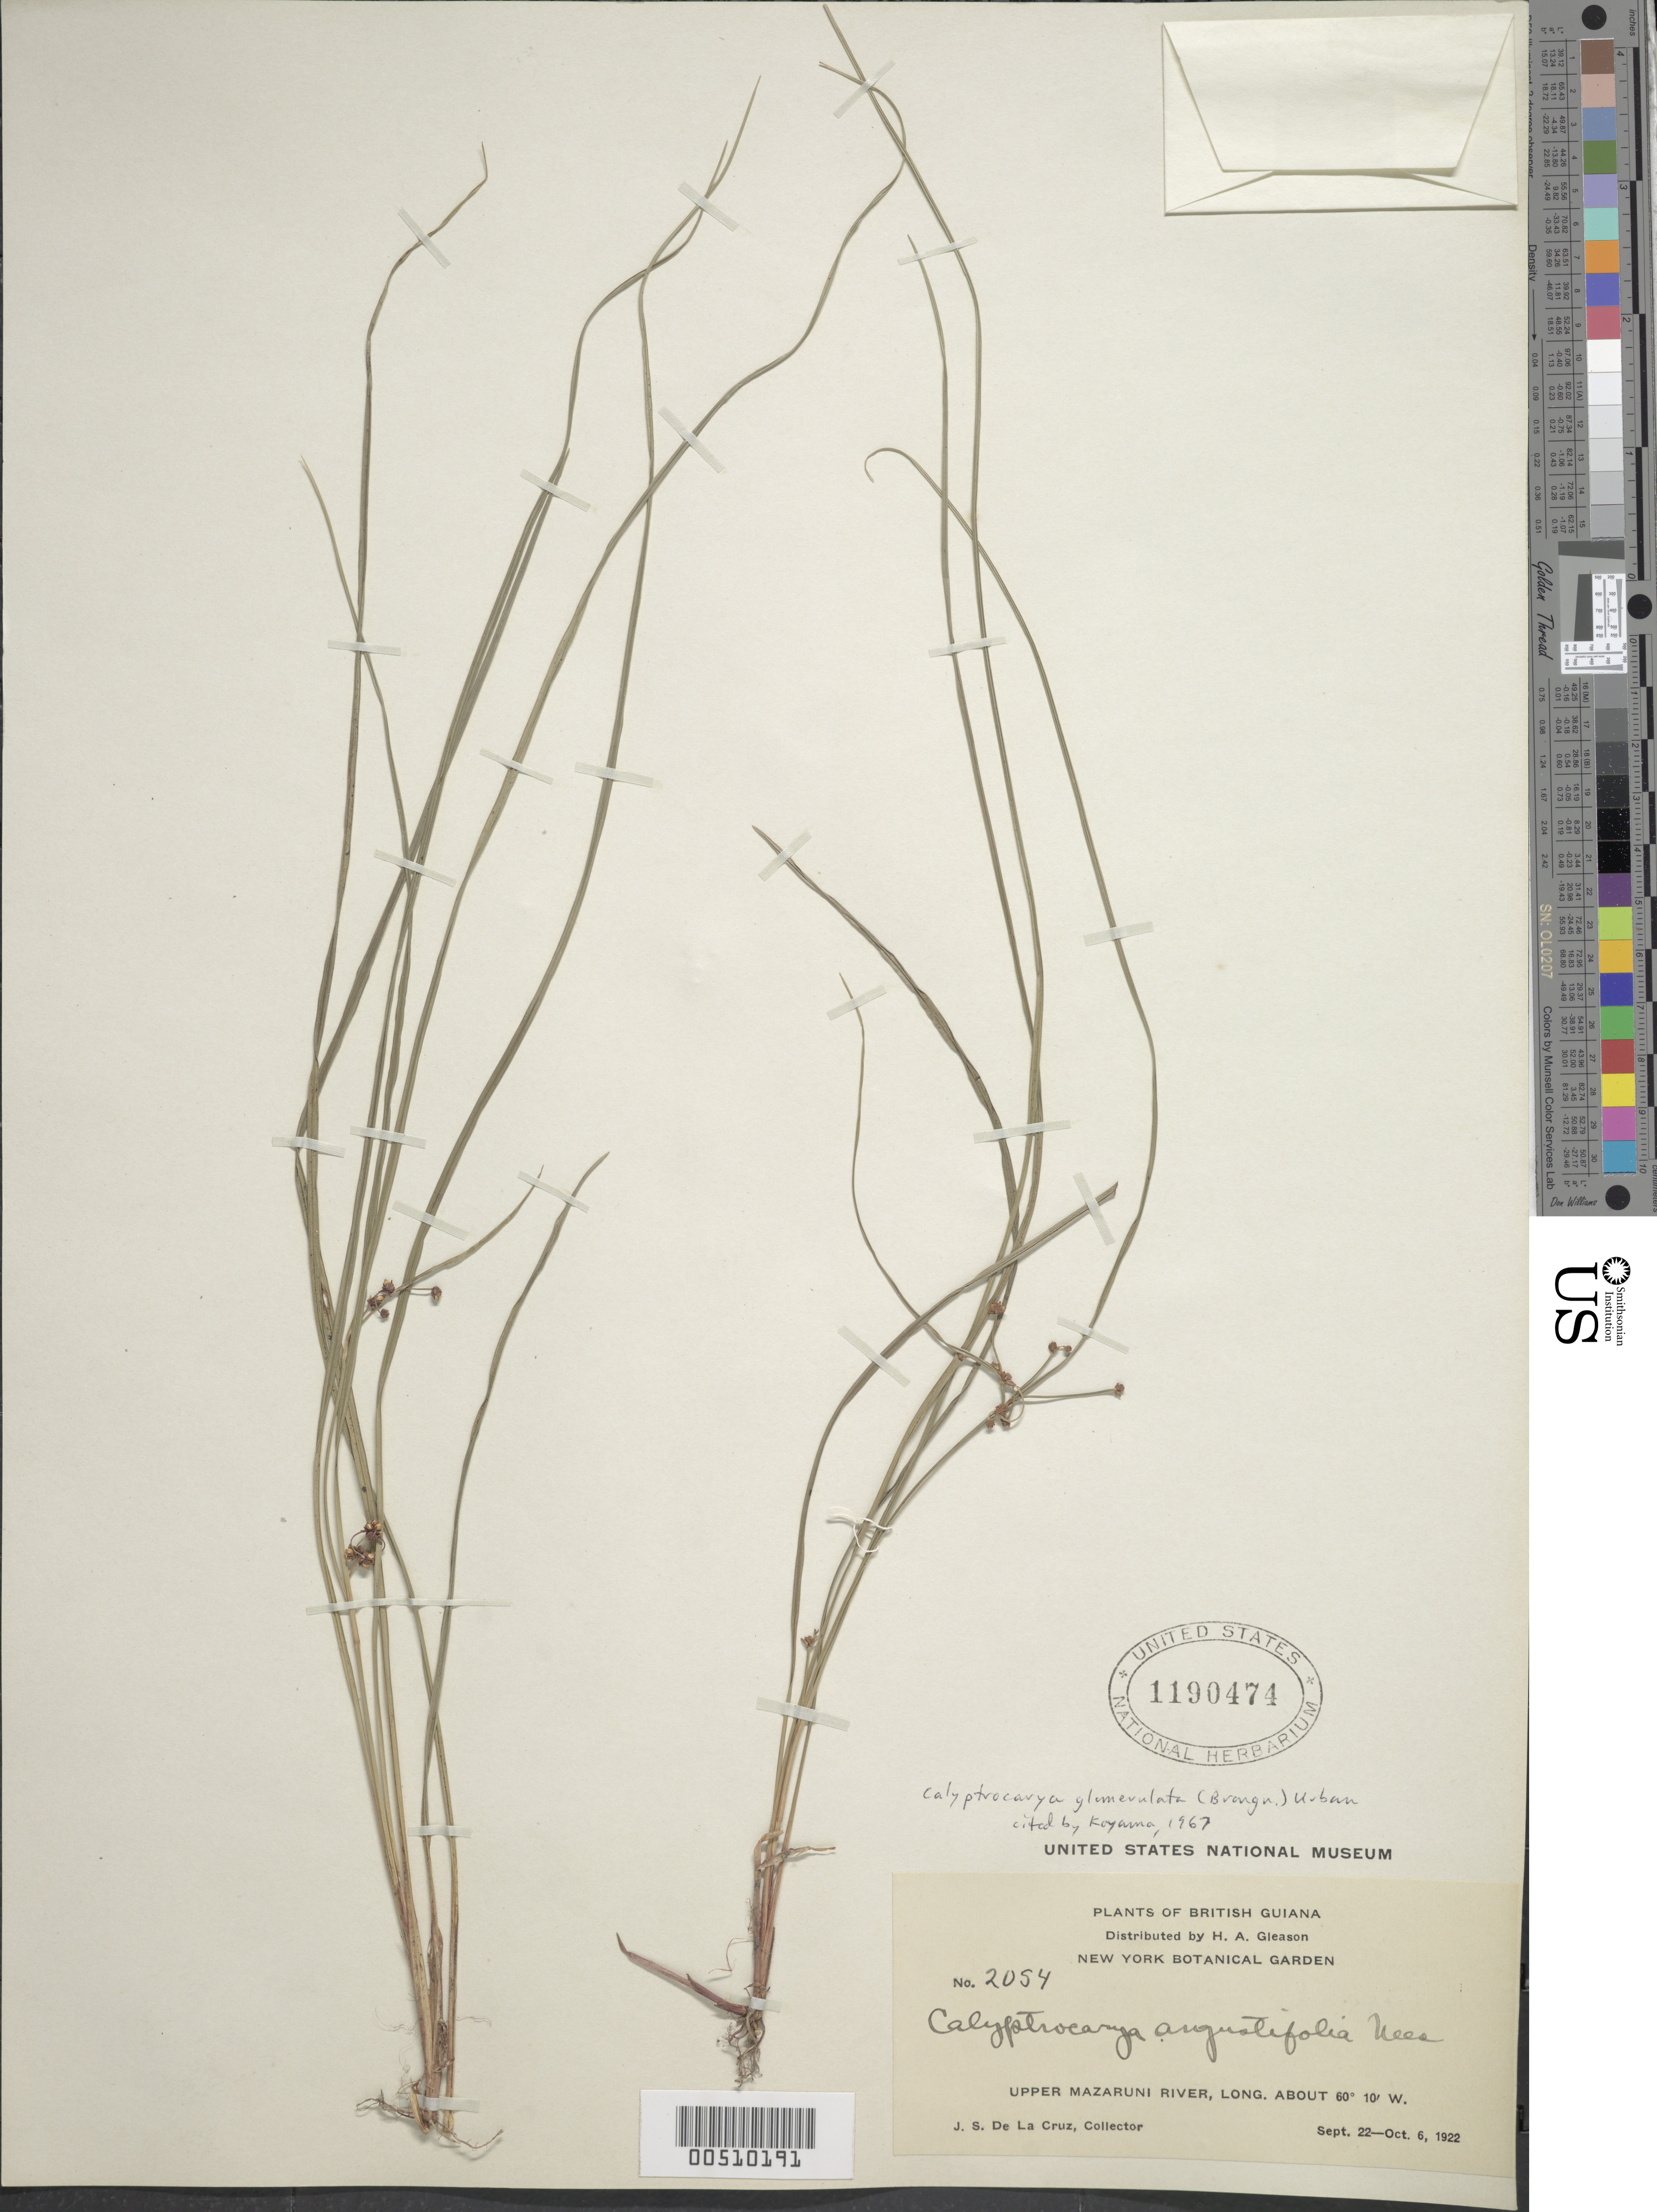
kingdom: Plantae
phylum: Tracheophyta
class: Liliopsida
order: Poales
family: Cyperaceae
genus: Calyptrocarya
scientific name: Calyptrocarya glomerulata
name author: (Brongn.) Urb.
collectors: J. S. de la Cruz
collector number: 2054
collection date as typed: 22 Sep 1922 to 06 Oct 1922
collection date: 1922-09-22/1922-10-06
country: Guyana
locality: Upper Mazaruni River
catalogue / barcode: US 1190474